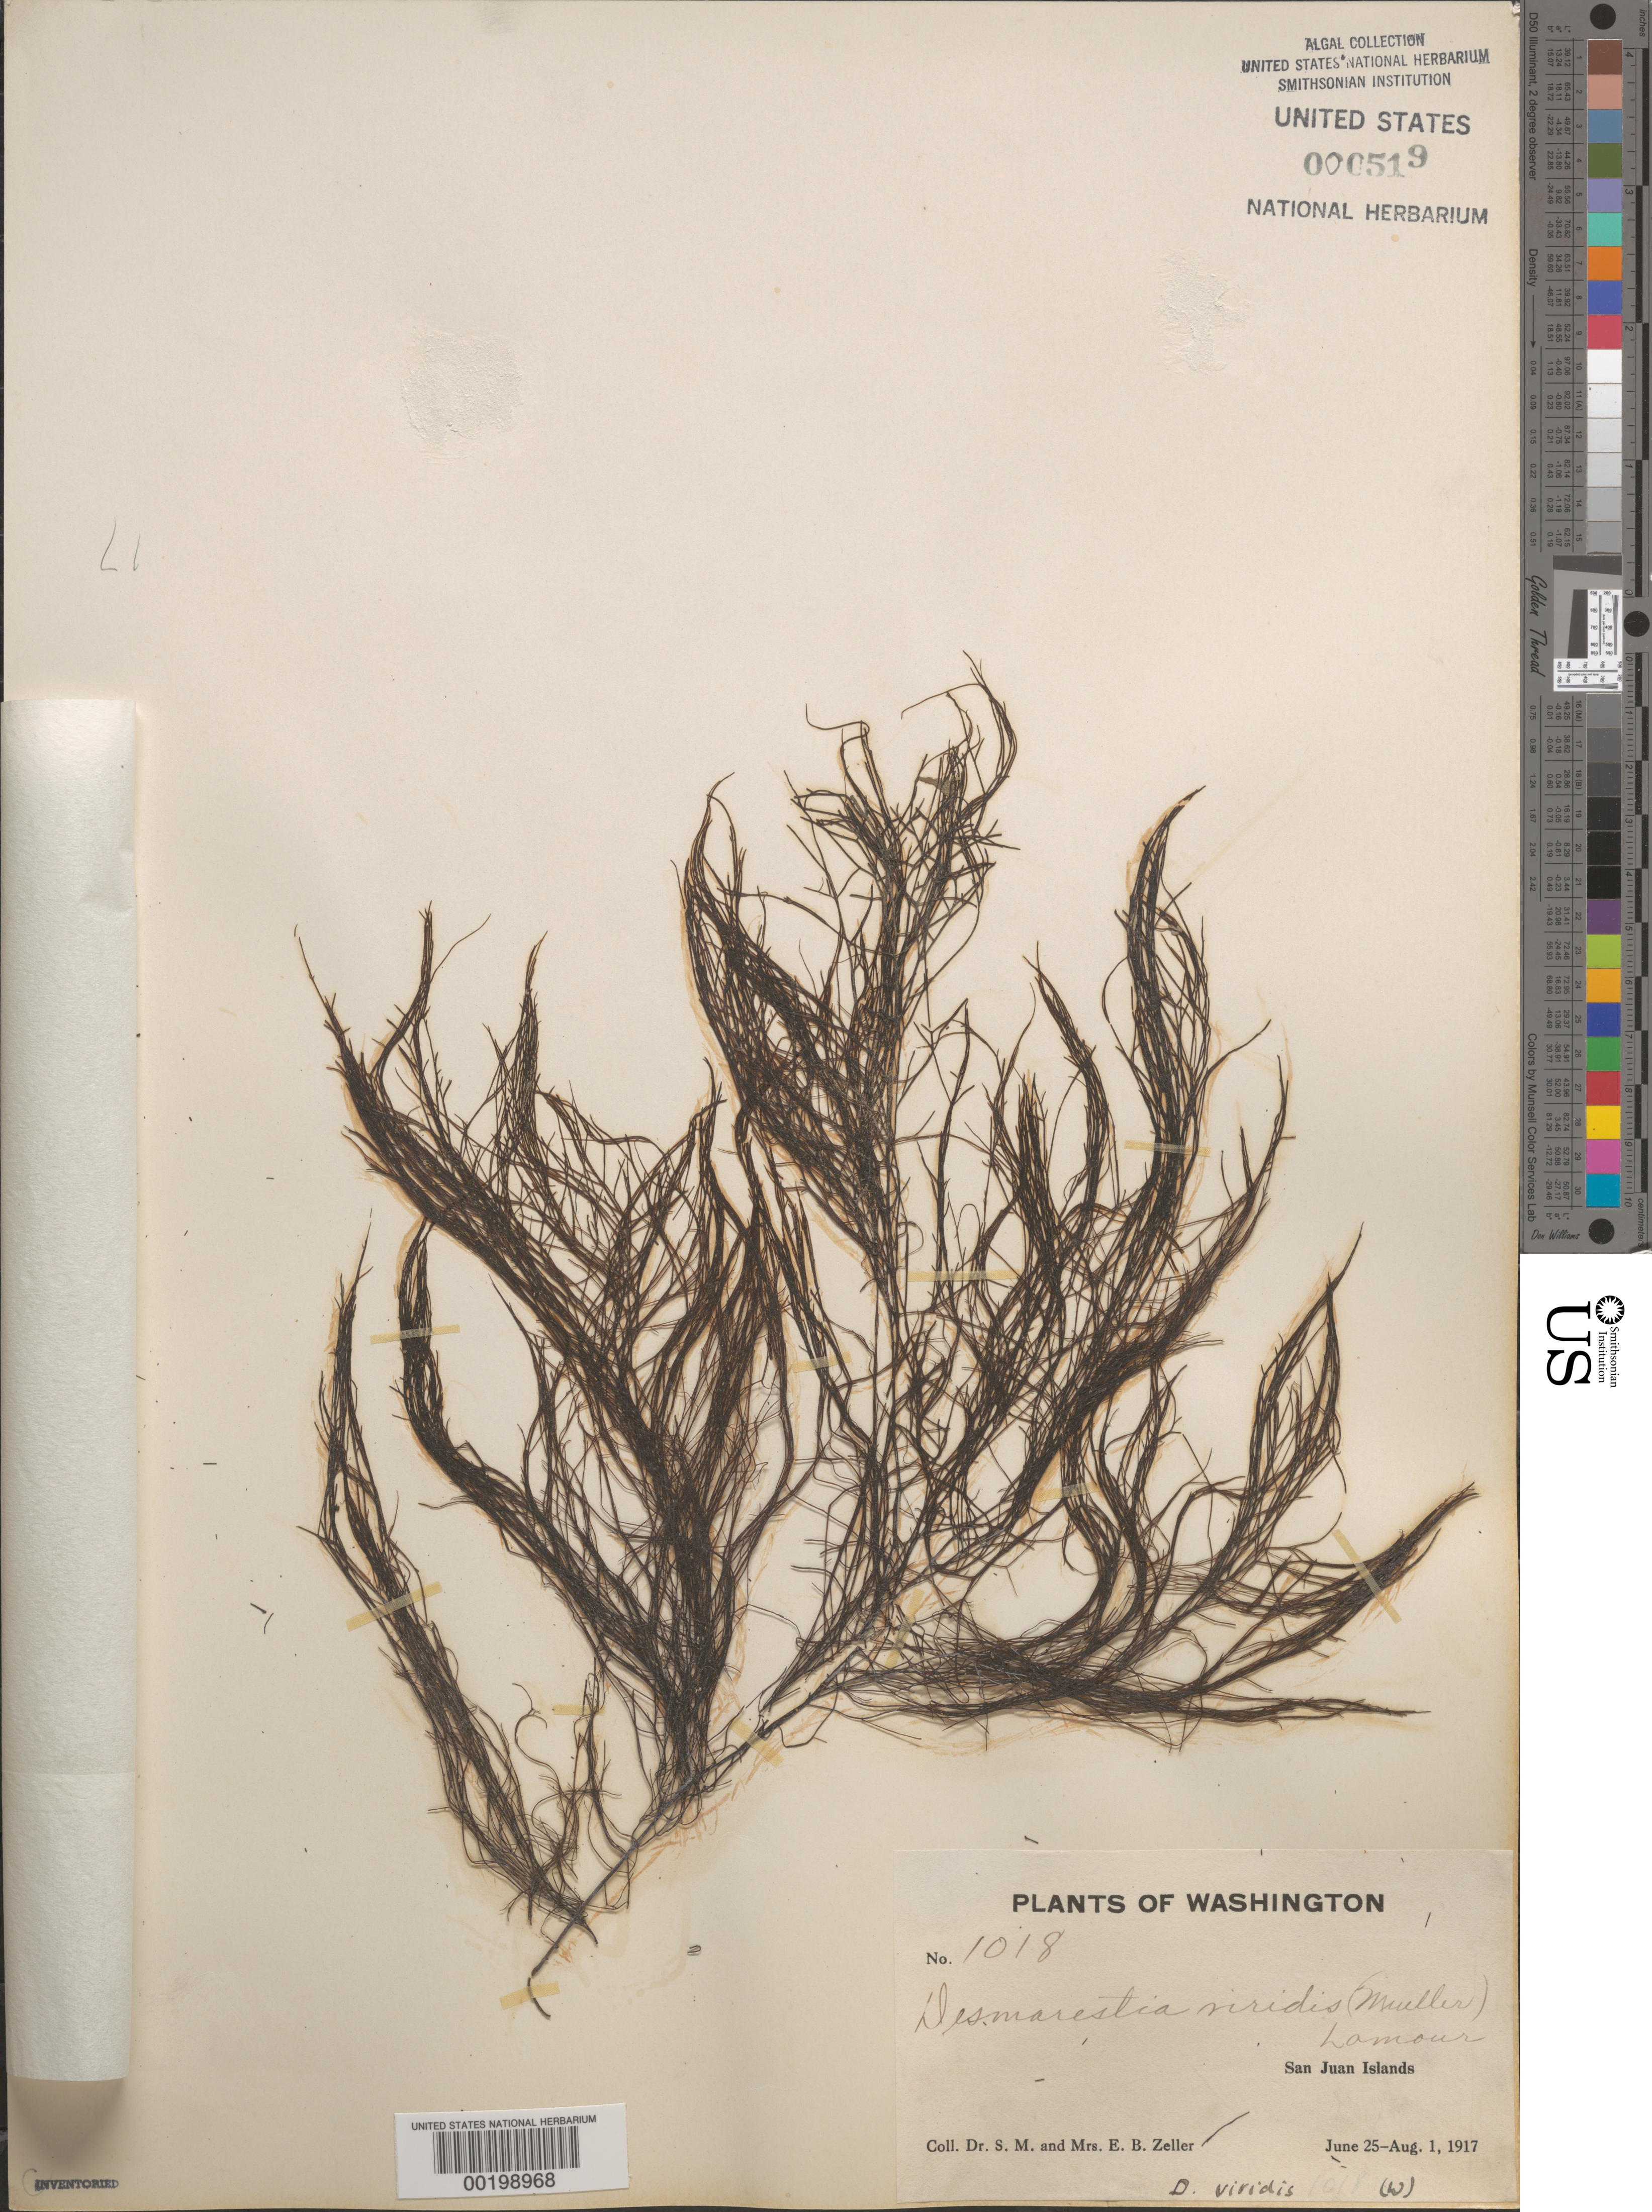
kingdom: Chromista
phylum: Ochrophyta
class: Phaeophyceae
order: Desmarestiales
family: Desmarestiaceae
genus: Desmarestia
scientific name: Desmarestia viridis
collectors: S. Zeller & E. Zeller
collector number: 1018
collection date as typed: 25 Jun 1917 to 01 Aug 1917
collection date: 1917-06-25/1917-08-01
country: United States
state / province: Washington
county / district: San Juan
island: San Juan Islands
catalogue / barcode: US 519